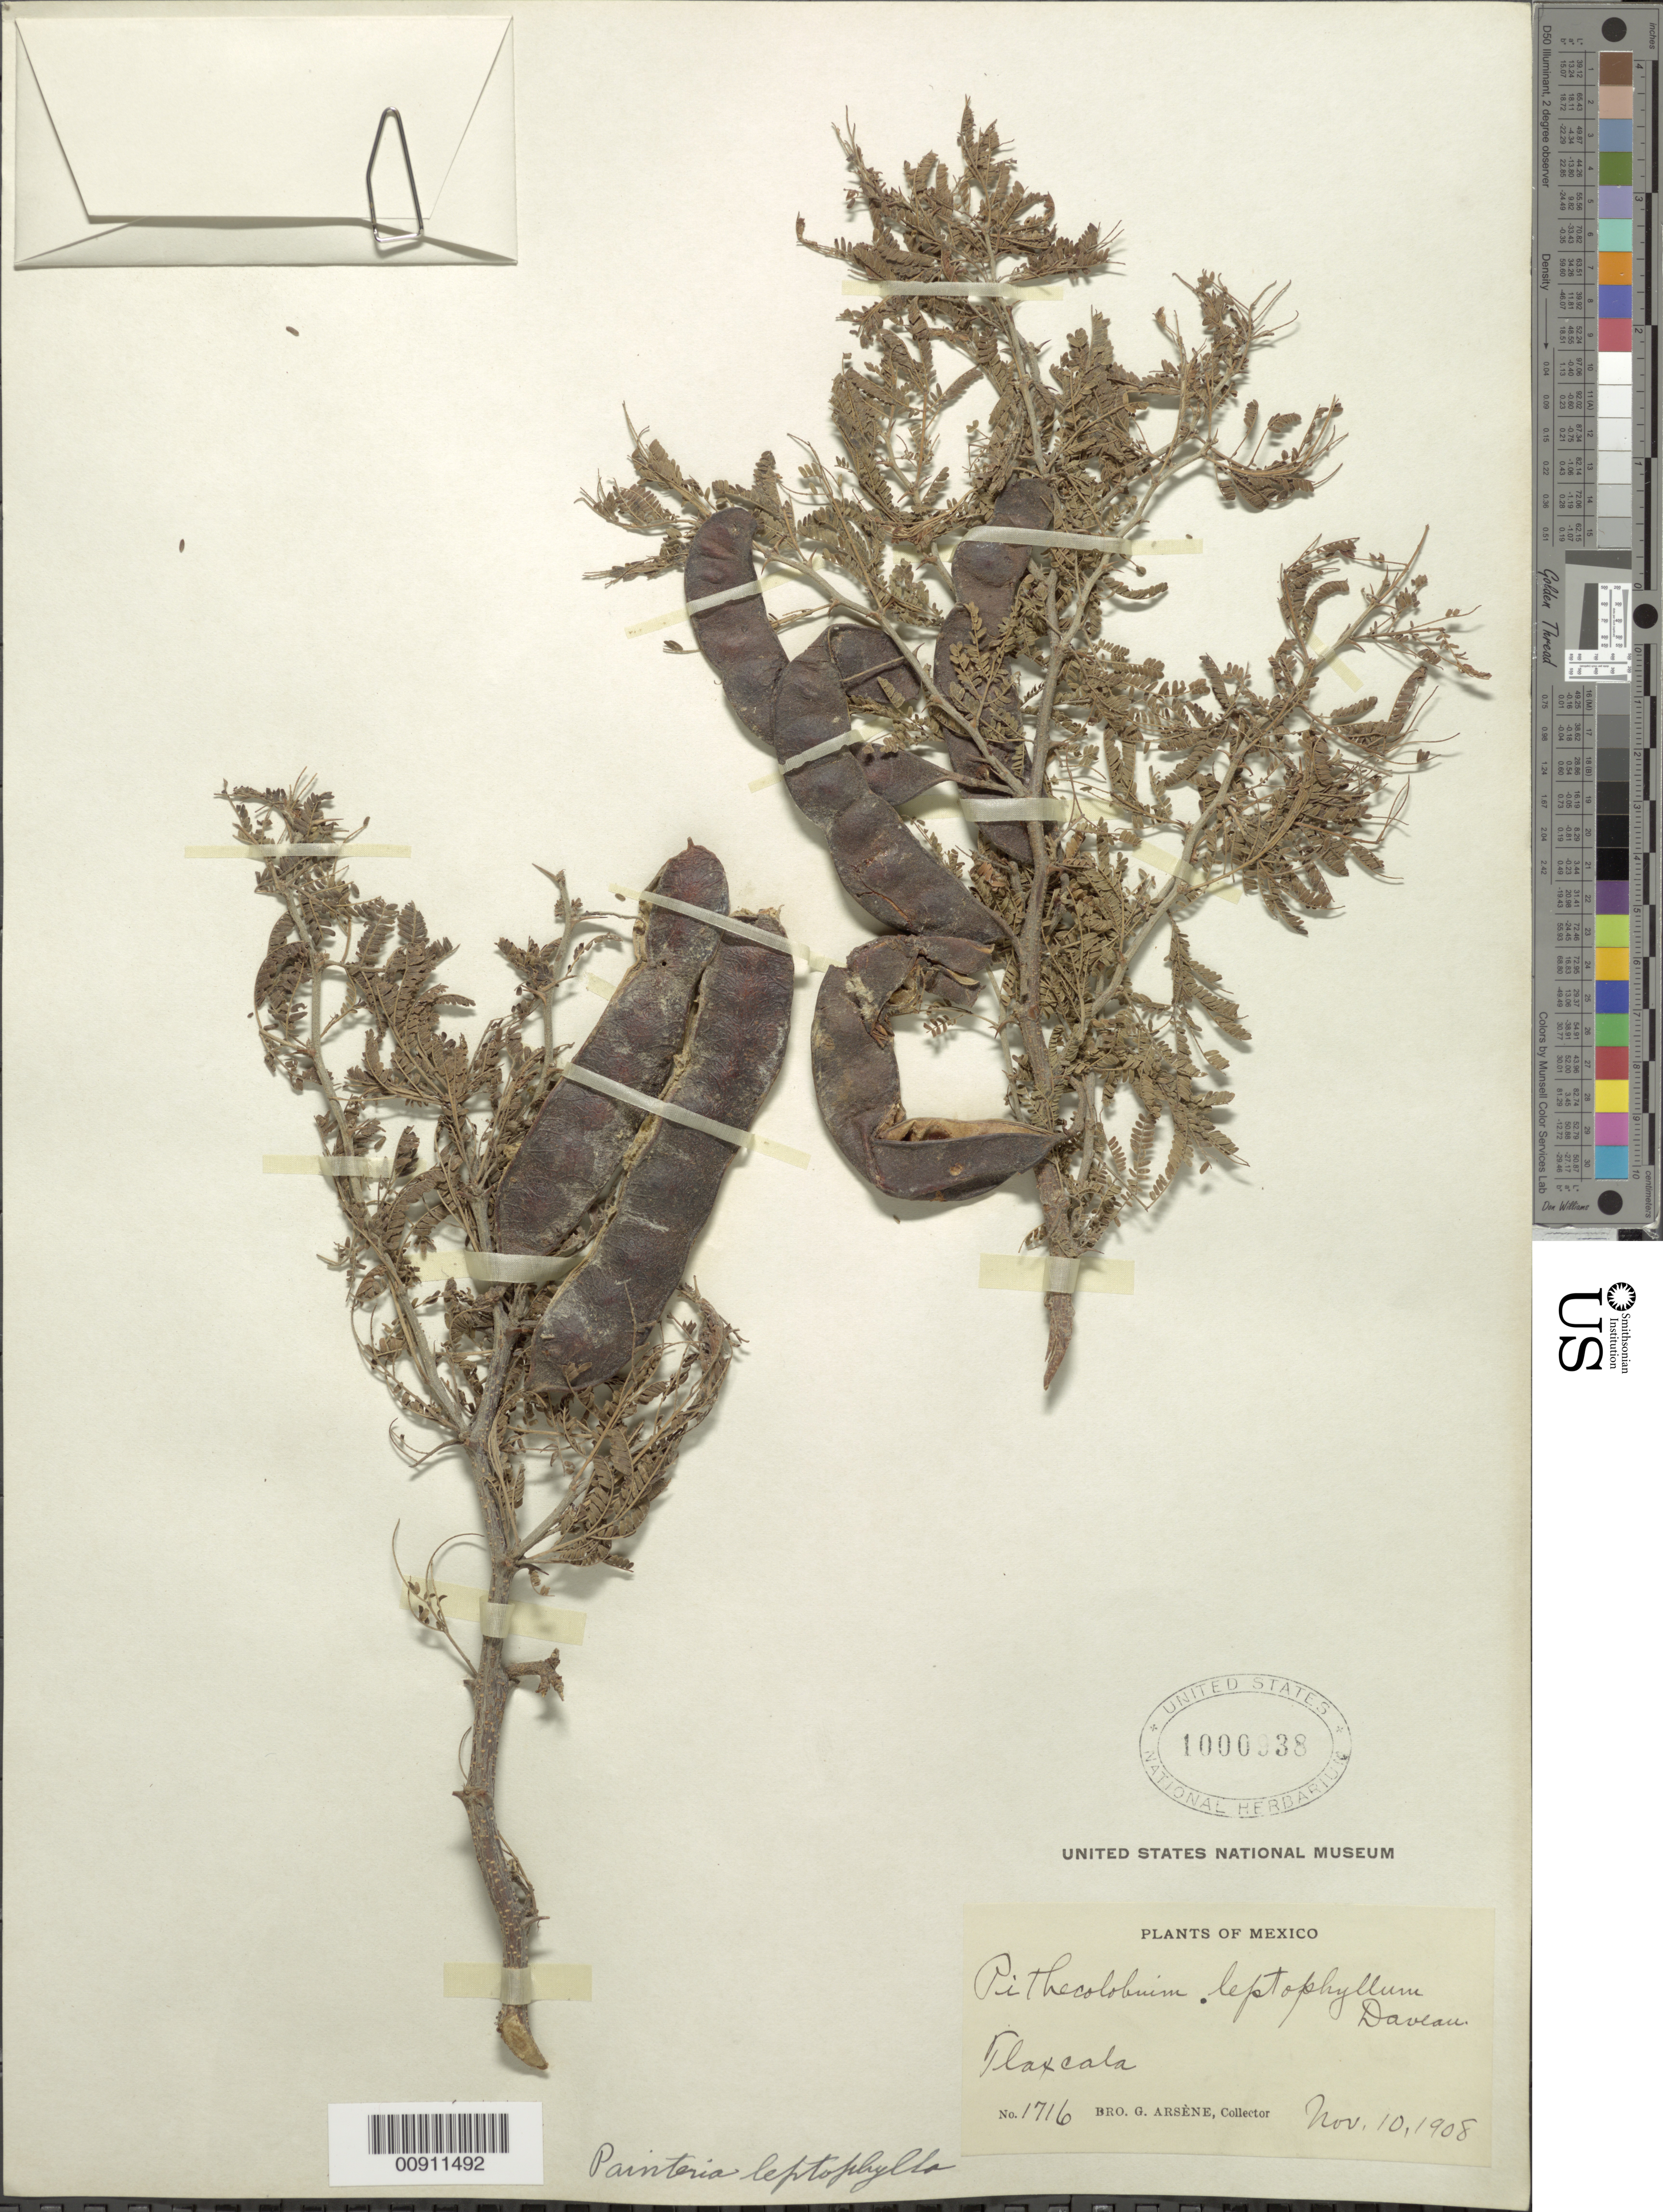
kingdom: Plantae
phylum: Tracheophyta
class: Magnoliopsida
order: Fabales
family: Fabaceae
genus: Ricoa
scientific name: Ricoa leptophylla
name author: (DC.) Duno & Torke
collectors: Bro. G. Arsène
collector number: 1716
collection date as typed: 10 Nov 1908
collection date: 1908-11-10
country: Mexico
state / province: Tlaxcala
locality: Tlaxcala.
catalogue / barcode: US 1000938